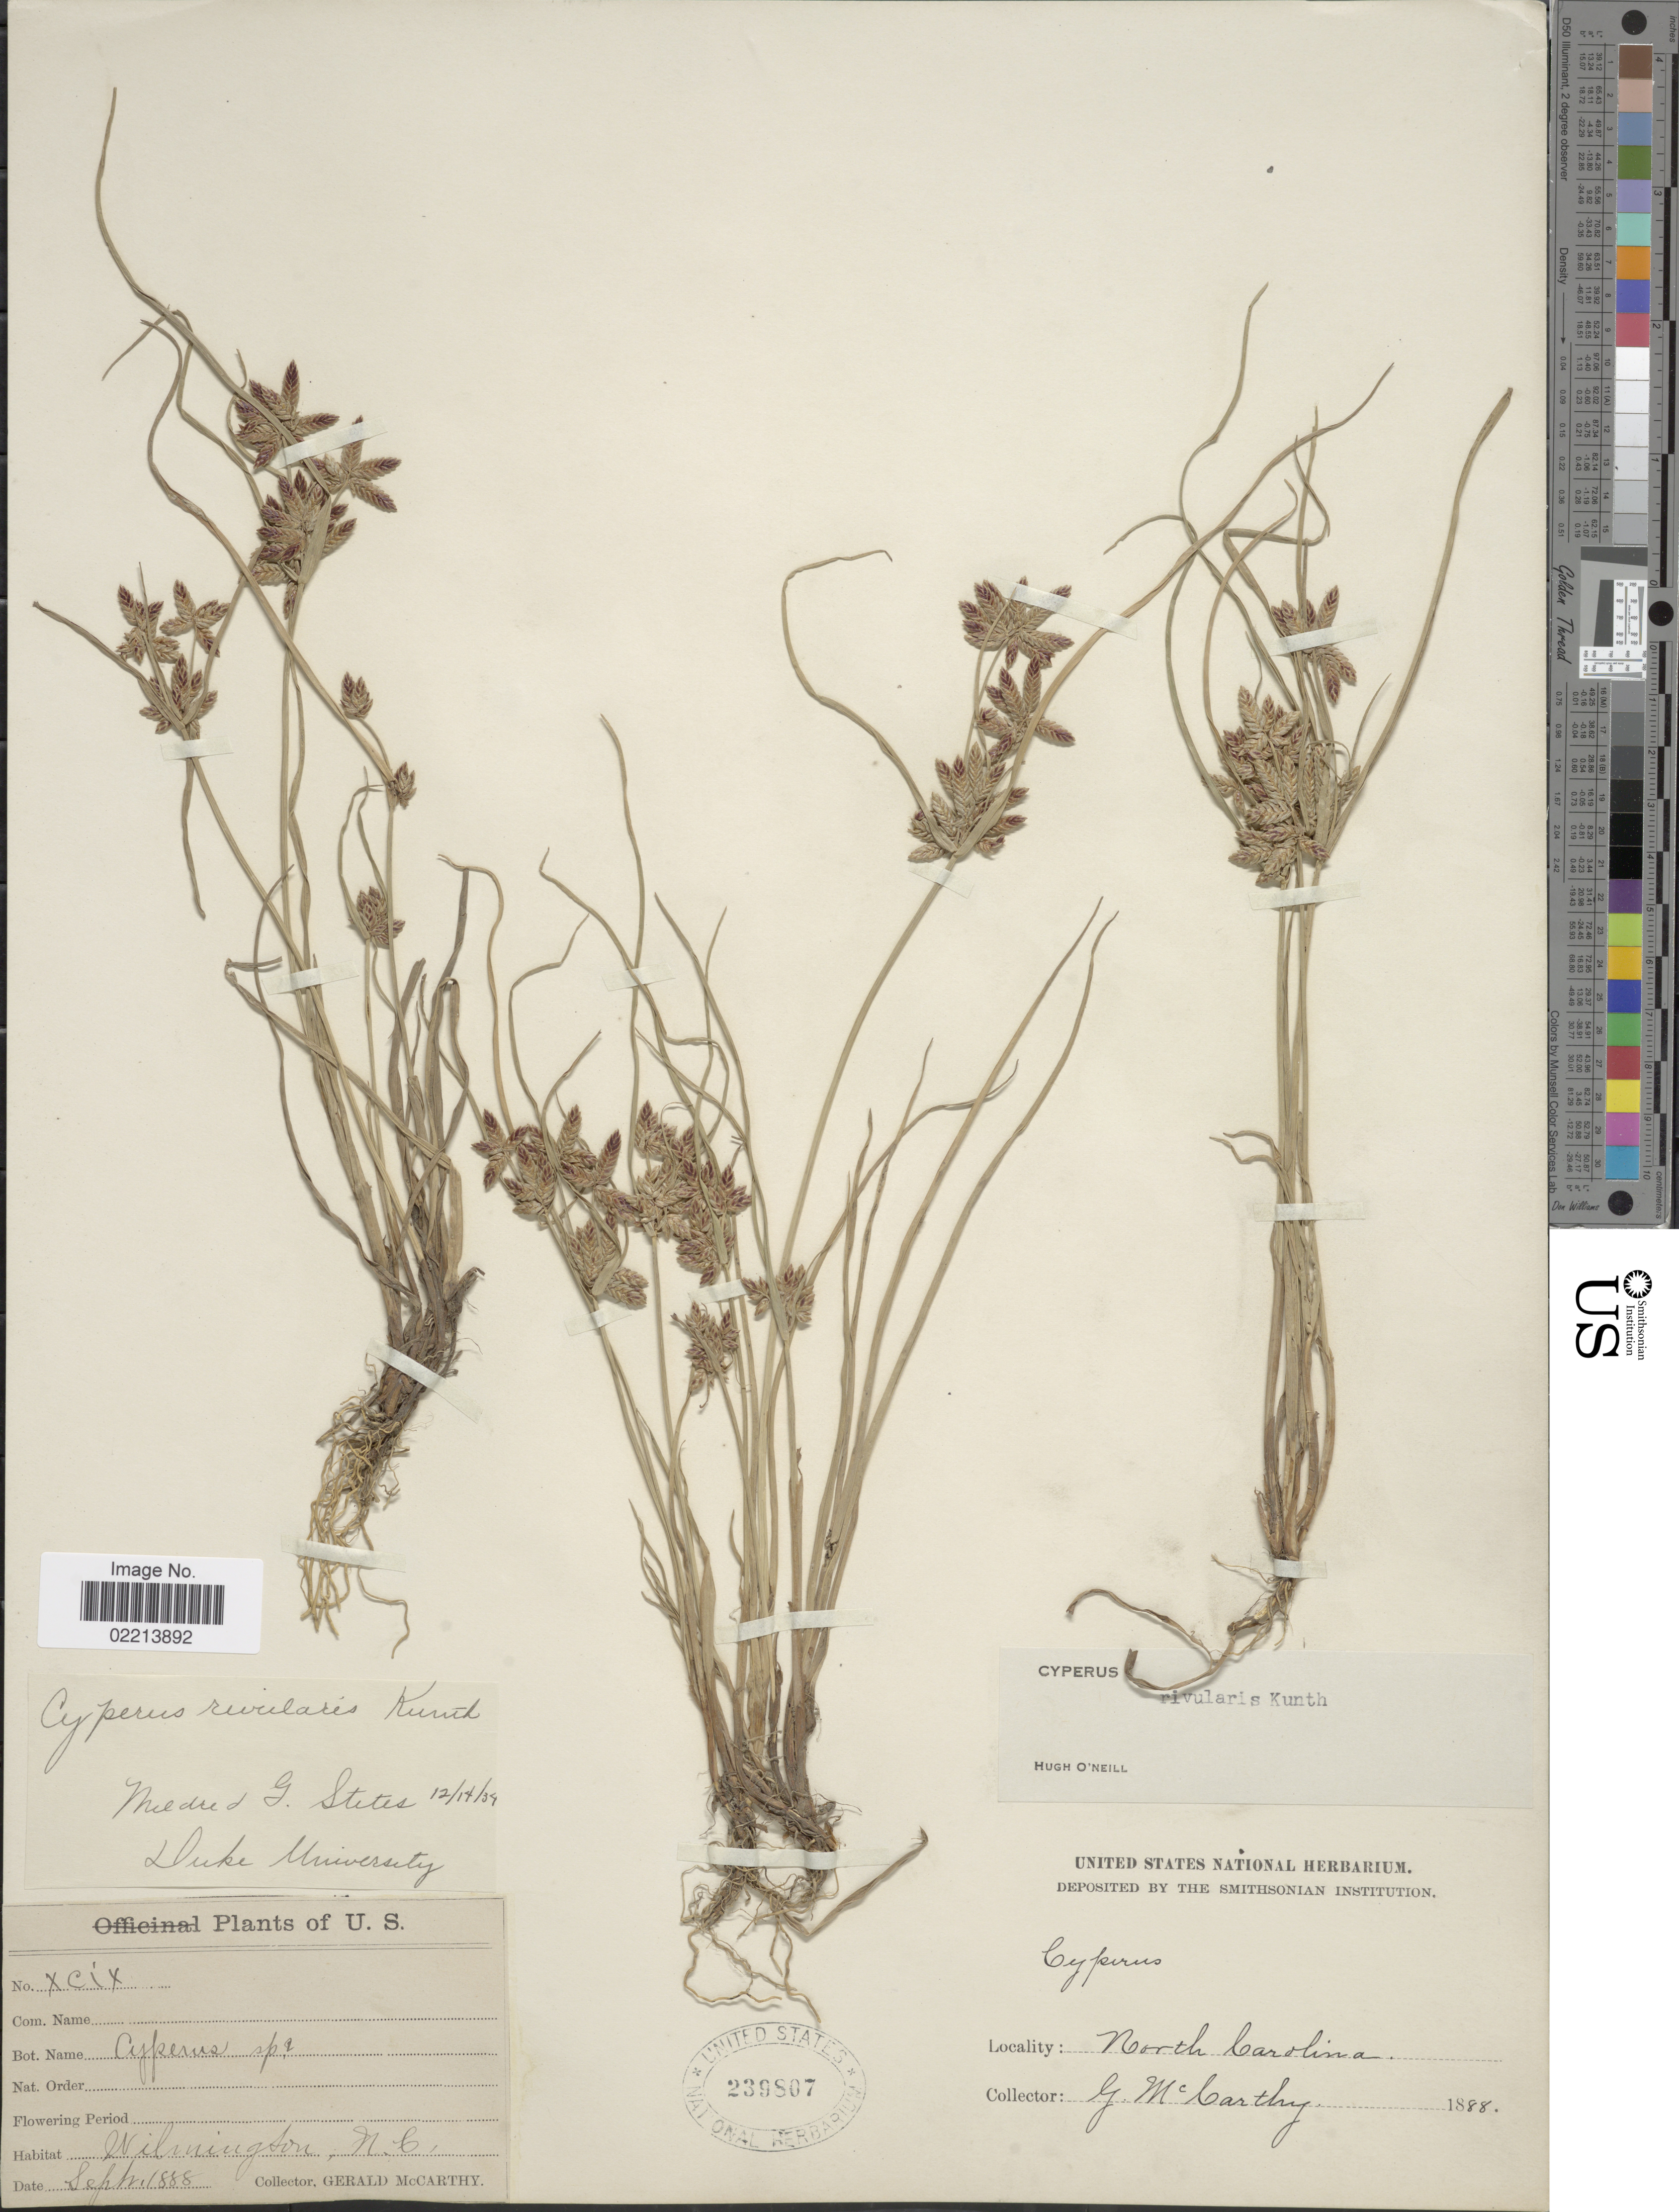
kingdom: Plantae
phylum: Tracheophyta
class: Liliopsida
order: Poales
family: Cyperaceae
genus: Cyperus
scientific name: Cyperus bipartitus Torr.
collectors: G. McCarthy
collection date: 1888-09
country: United States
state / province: North Carolina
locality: Wilmington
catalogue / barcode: US 239807